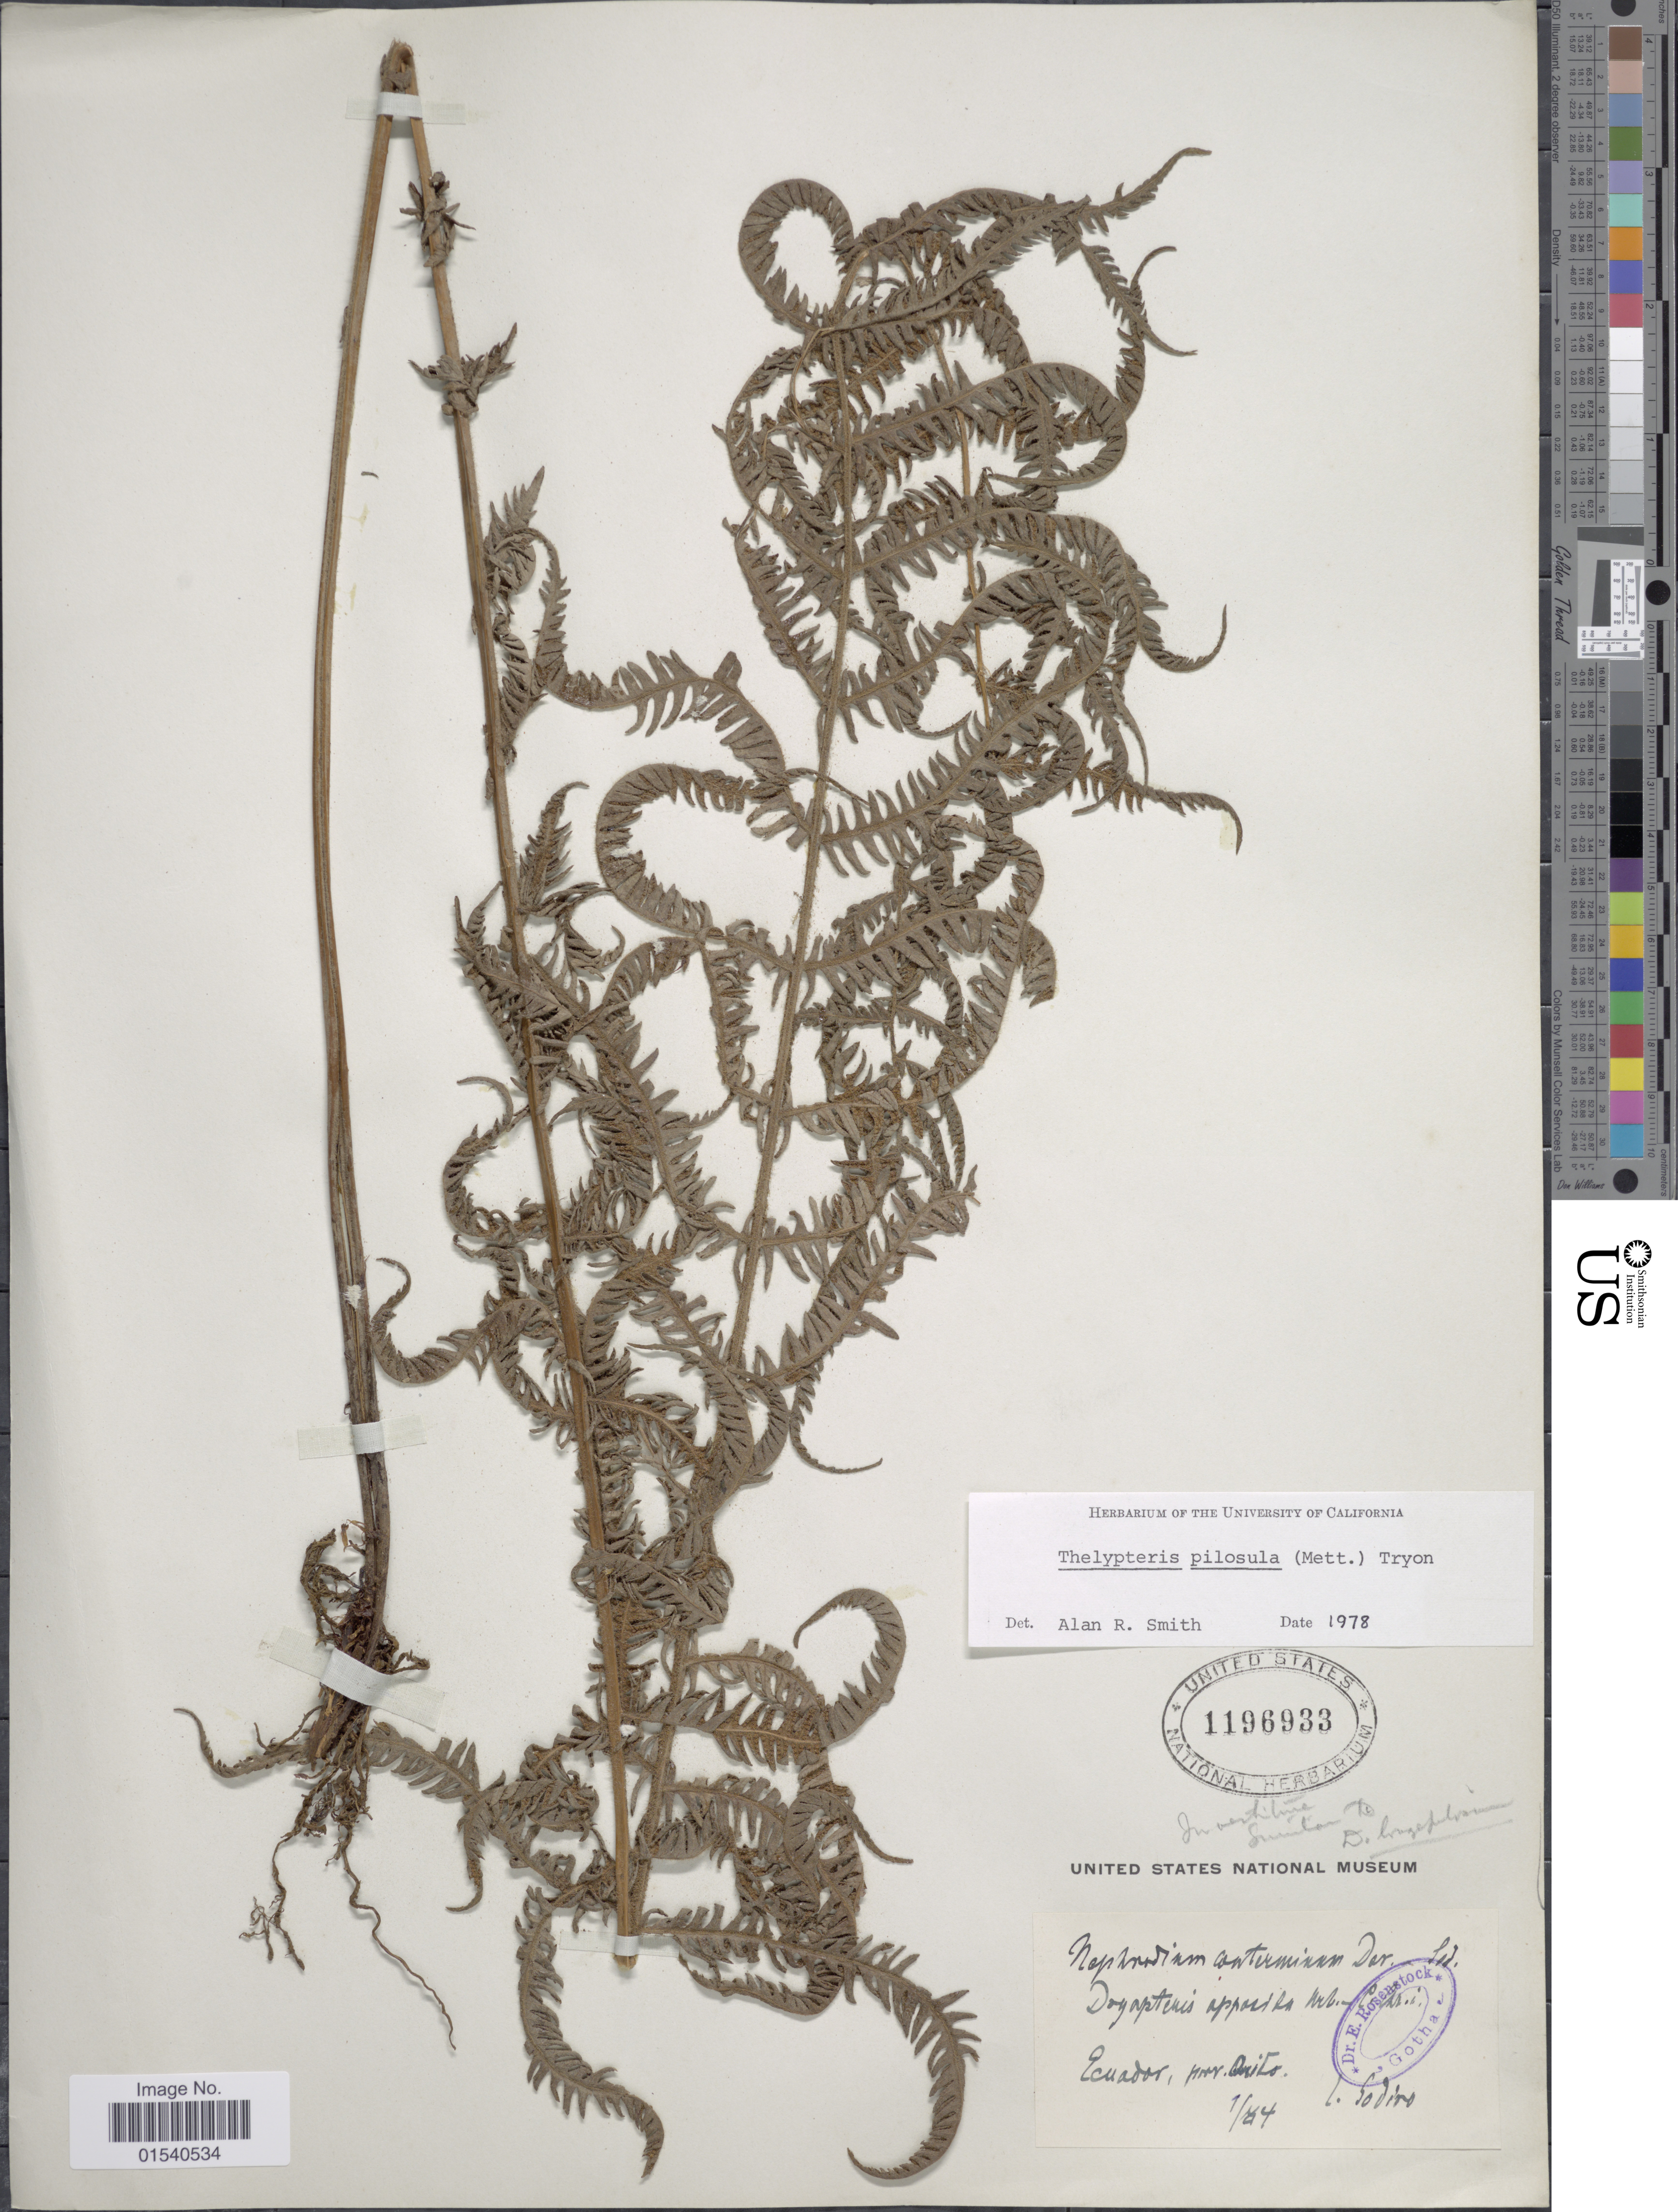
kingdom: Plantae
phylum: Tracheophyta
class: Polypodiopsida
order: Polypodiales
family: Thelypteridaceae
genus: Amauropelta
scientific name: Amauropelta pilosula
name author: (Klotzsch & H. Karst.) Á. Löve & D. Löve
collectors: Sodiro, --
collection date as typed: Transcribed d/m/y: /1/84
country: Ecuador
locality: Prov. Quito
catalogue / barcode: US 1196933